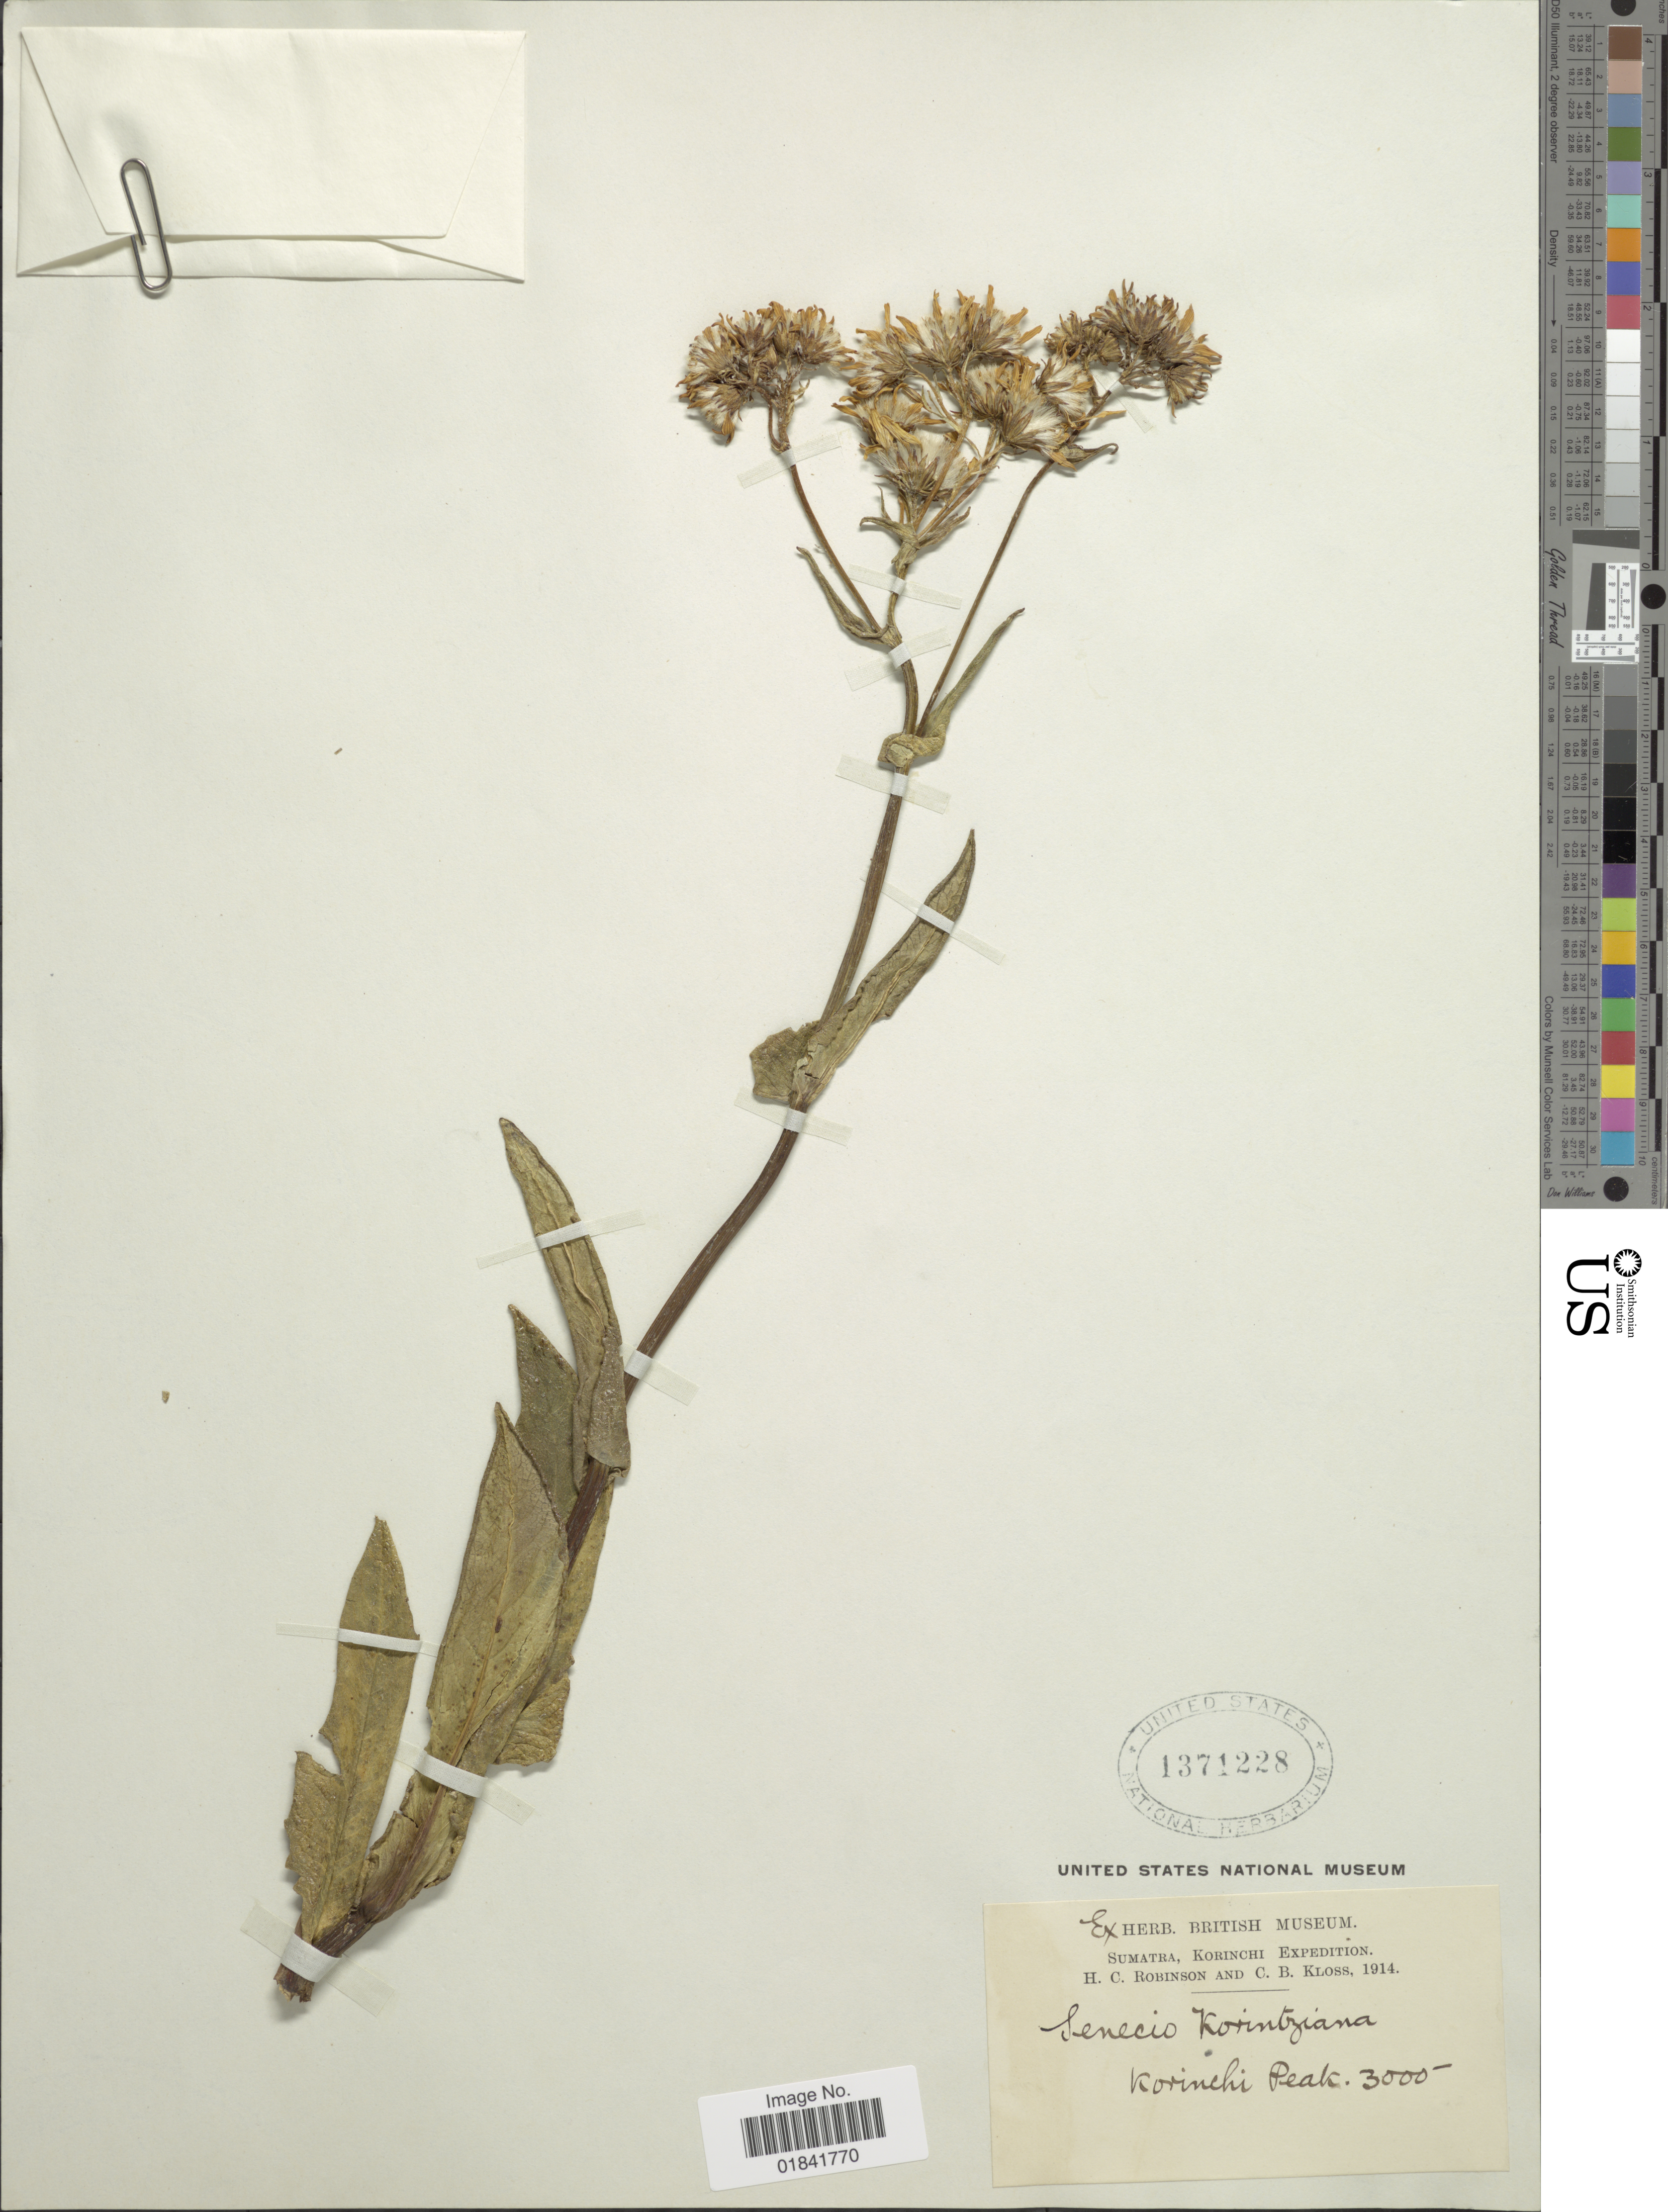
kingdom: Plantae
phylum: Tracheophyta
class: Magnoliopsida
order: Asterales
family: Asteraceae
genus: Senecio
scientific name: Senecio korintjiana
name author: Boerl.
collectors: H. C. Robinson & C. Kloss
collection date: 1914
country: Indonesia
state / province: Sumatra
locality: Korinchi Peak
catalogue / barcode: US 1371228